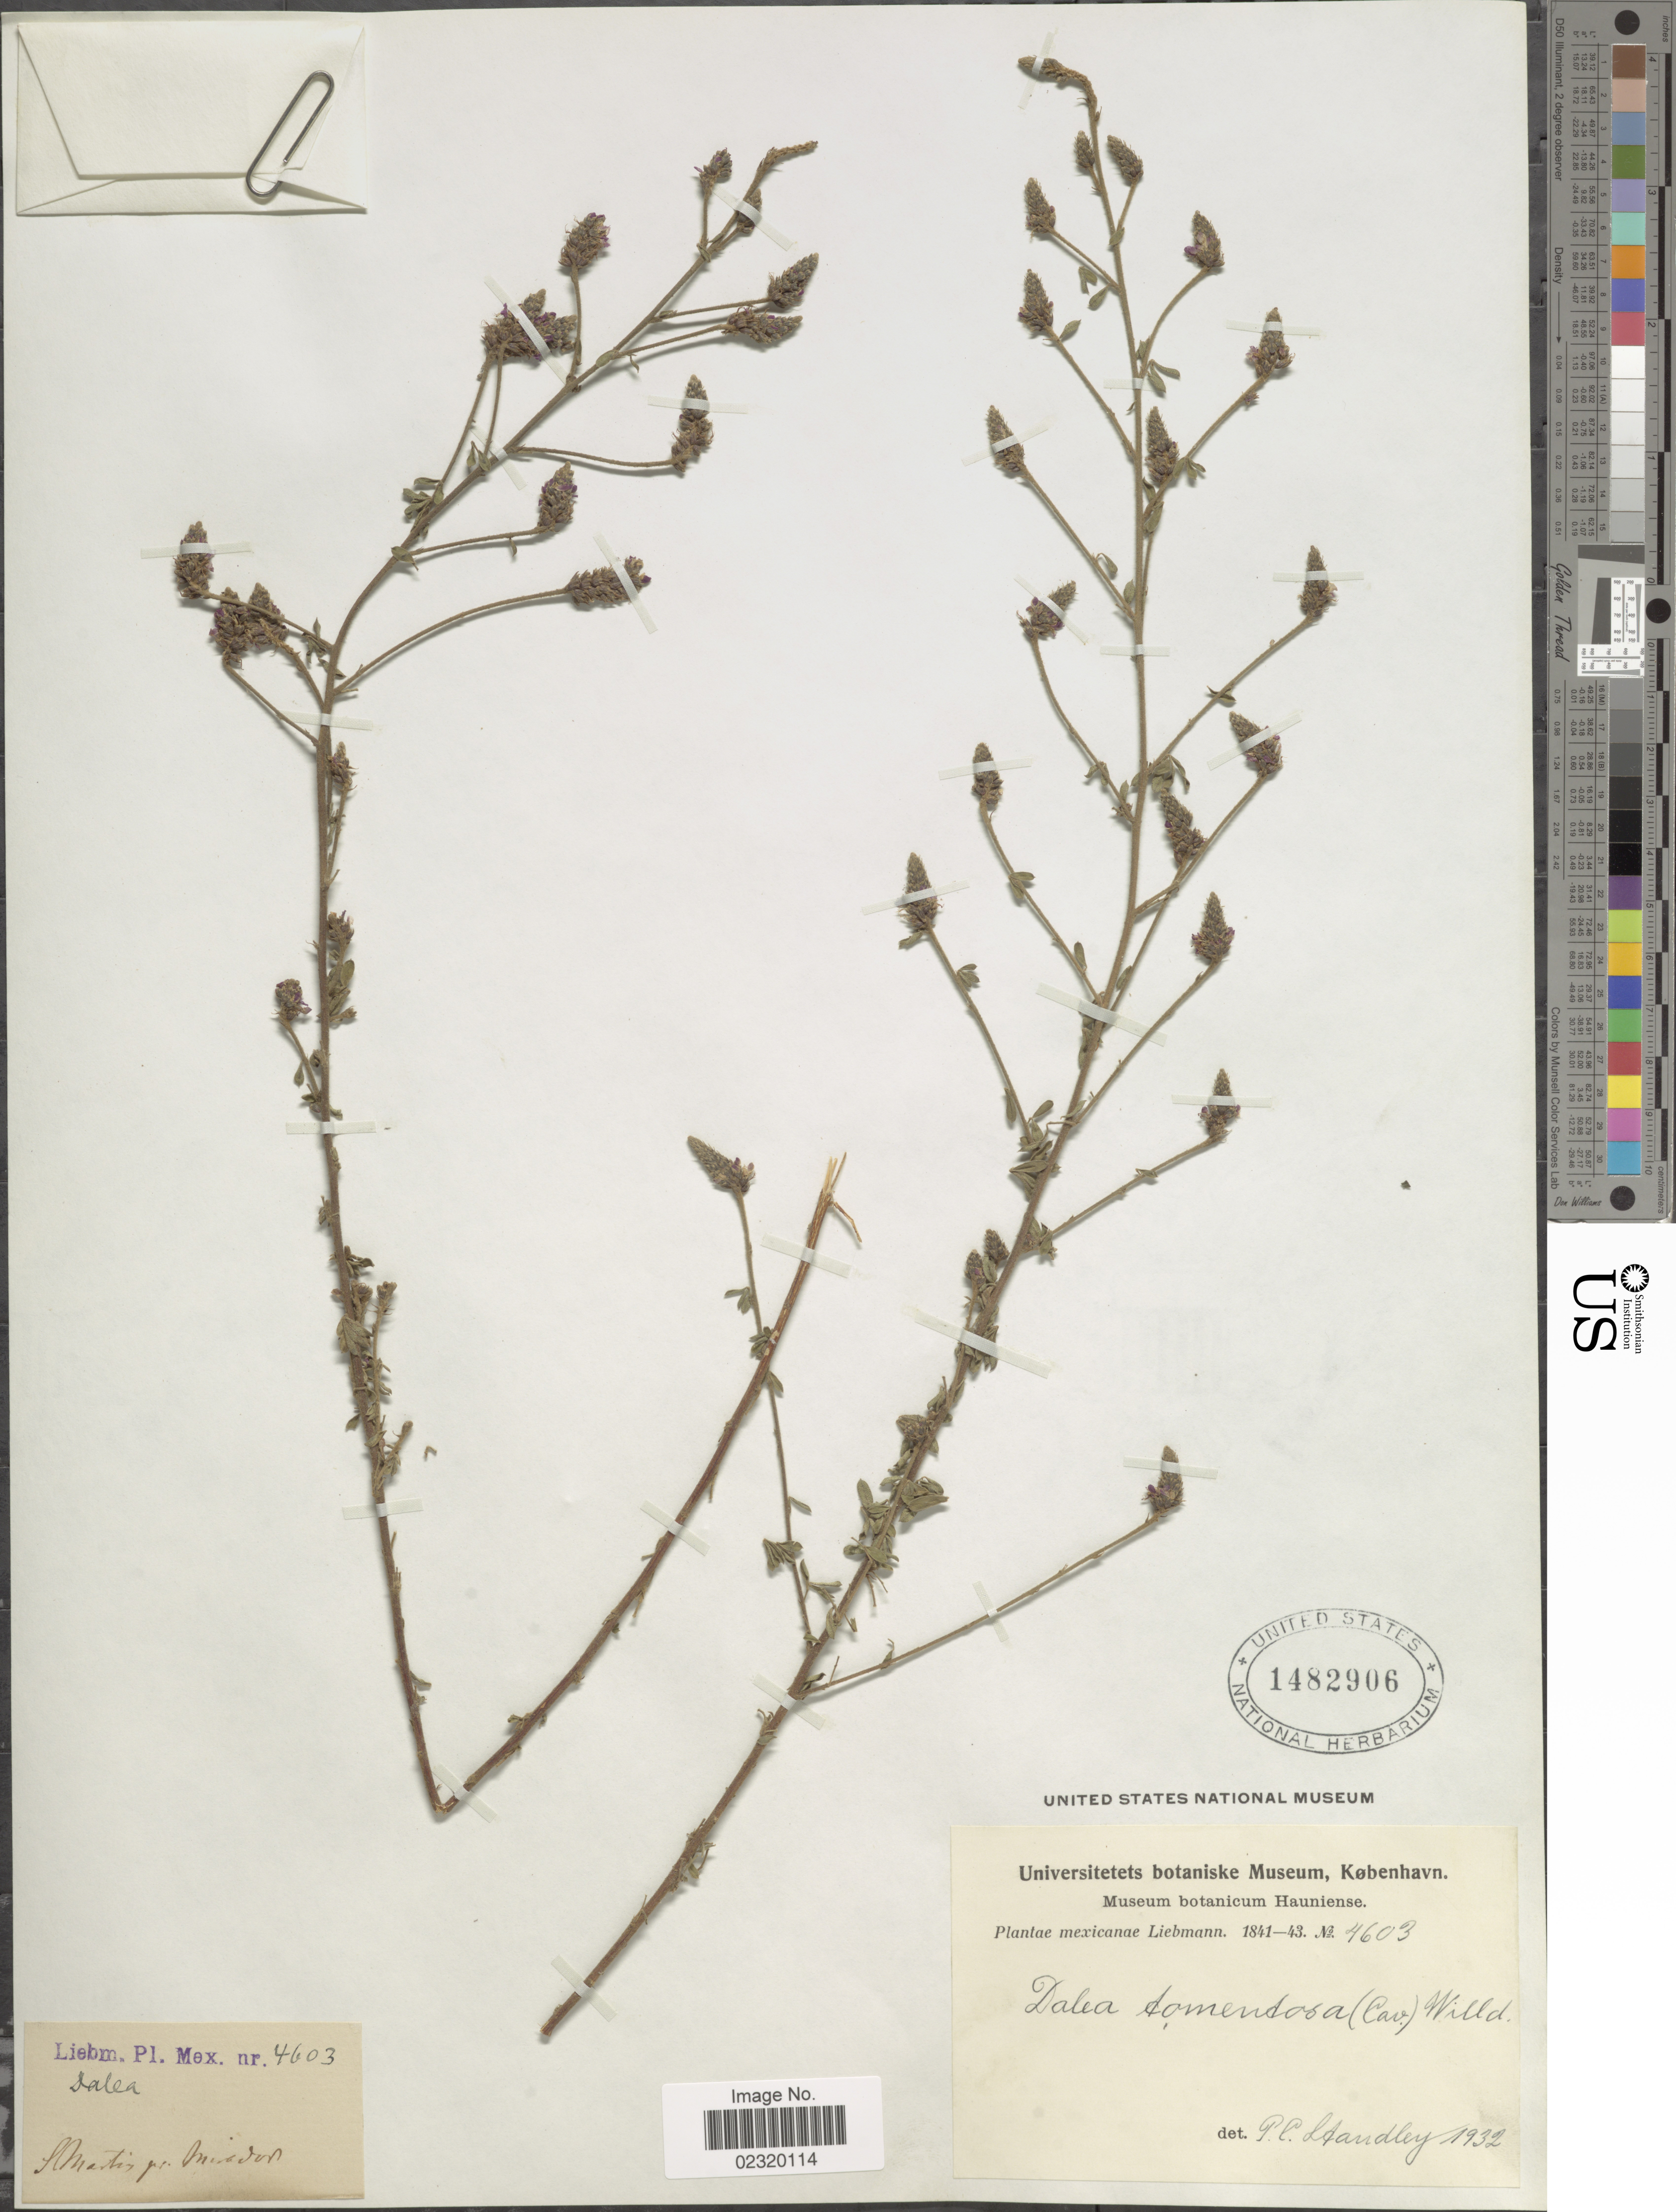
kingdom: Plantae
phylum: Tracheophyta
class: Magnoliopsida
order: Fabales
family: Fabaceae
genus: Dalea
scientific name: Dalea tomentosa var. psoraleoides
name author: (Moric.) Barneby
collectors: Liebmann, --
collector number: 4603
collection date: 1841/1843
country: Mexico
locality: S. Martin pr. Mirador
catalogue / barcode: US 1482906